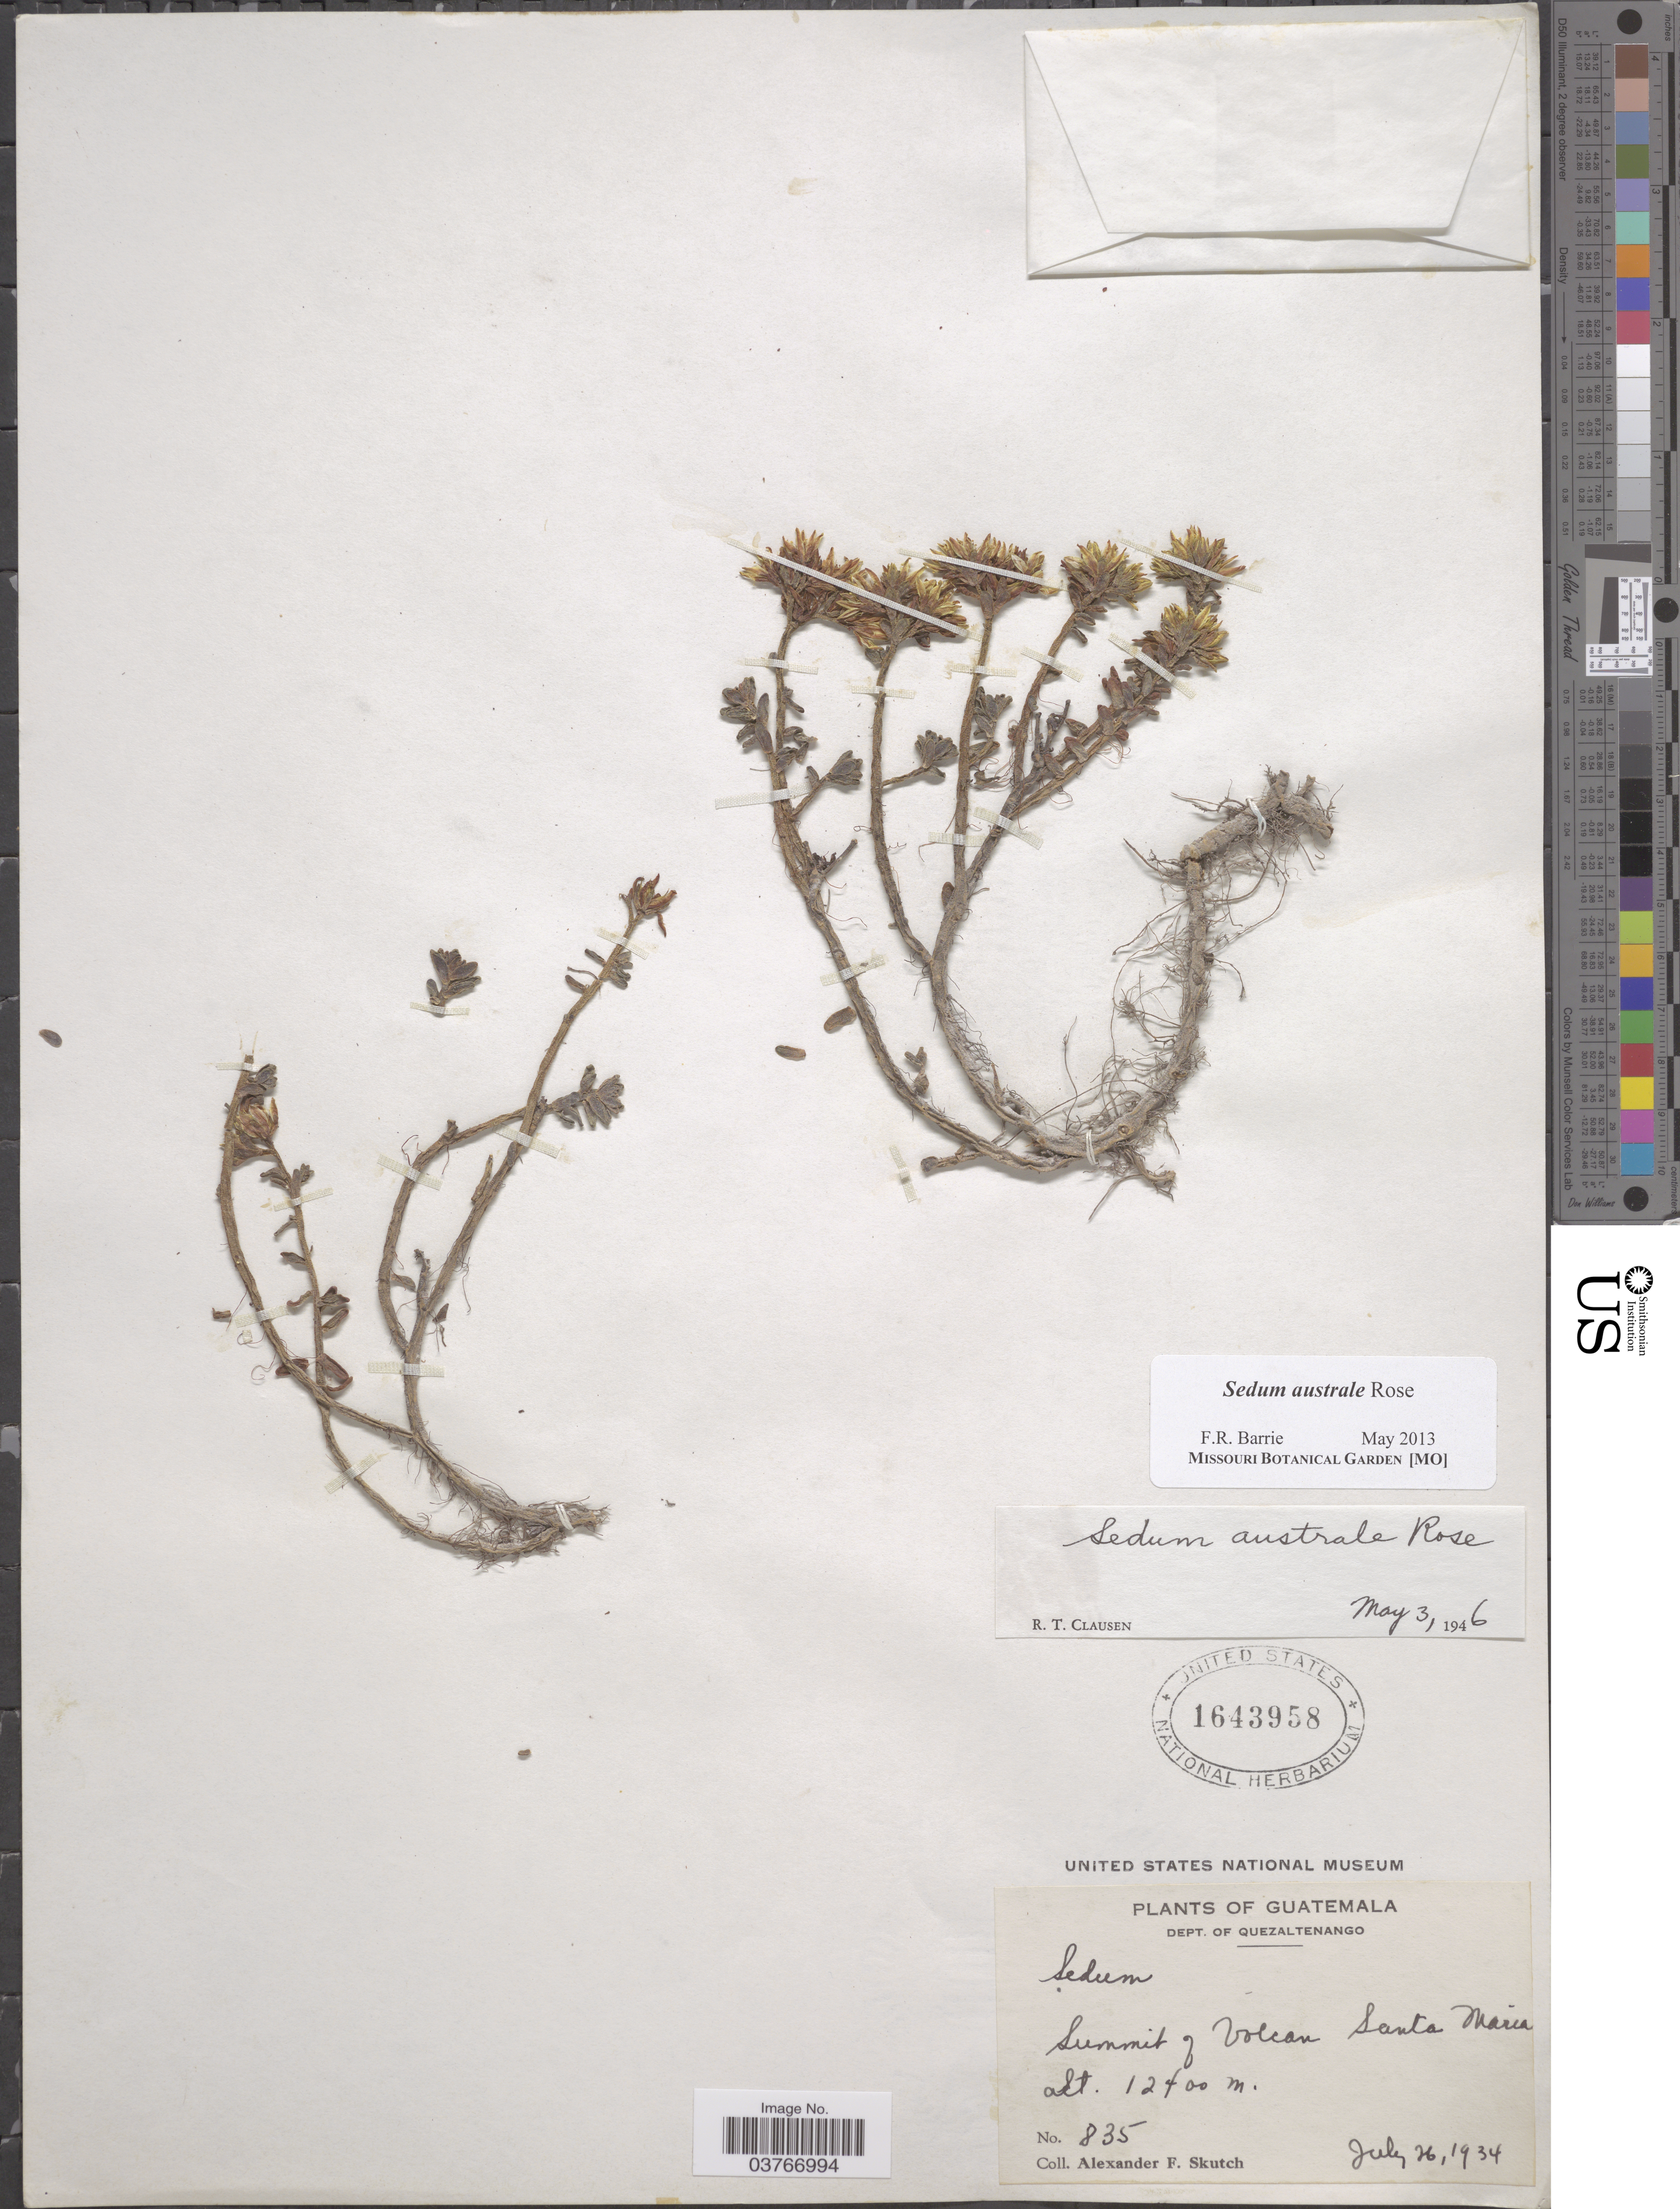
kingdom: Plantae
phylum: Tracheophyta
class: Magnoliopsida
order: Saxifragales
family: Crassulaceae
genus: Sedum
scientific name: Sedum australe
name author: Rose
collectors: A. F. Skutch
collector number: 835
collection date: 1934-07-26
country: Guatemala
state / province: Quetzaltenango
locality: Dept. of Quezaltenango. Summit of Volcan Santa Maria.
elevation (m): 12400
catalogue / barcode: US 1643958